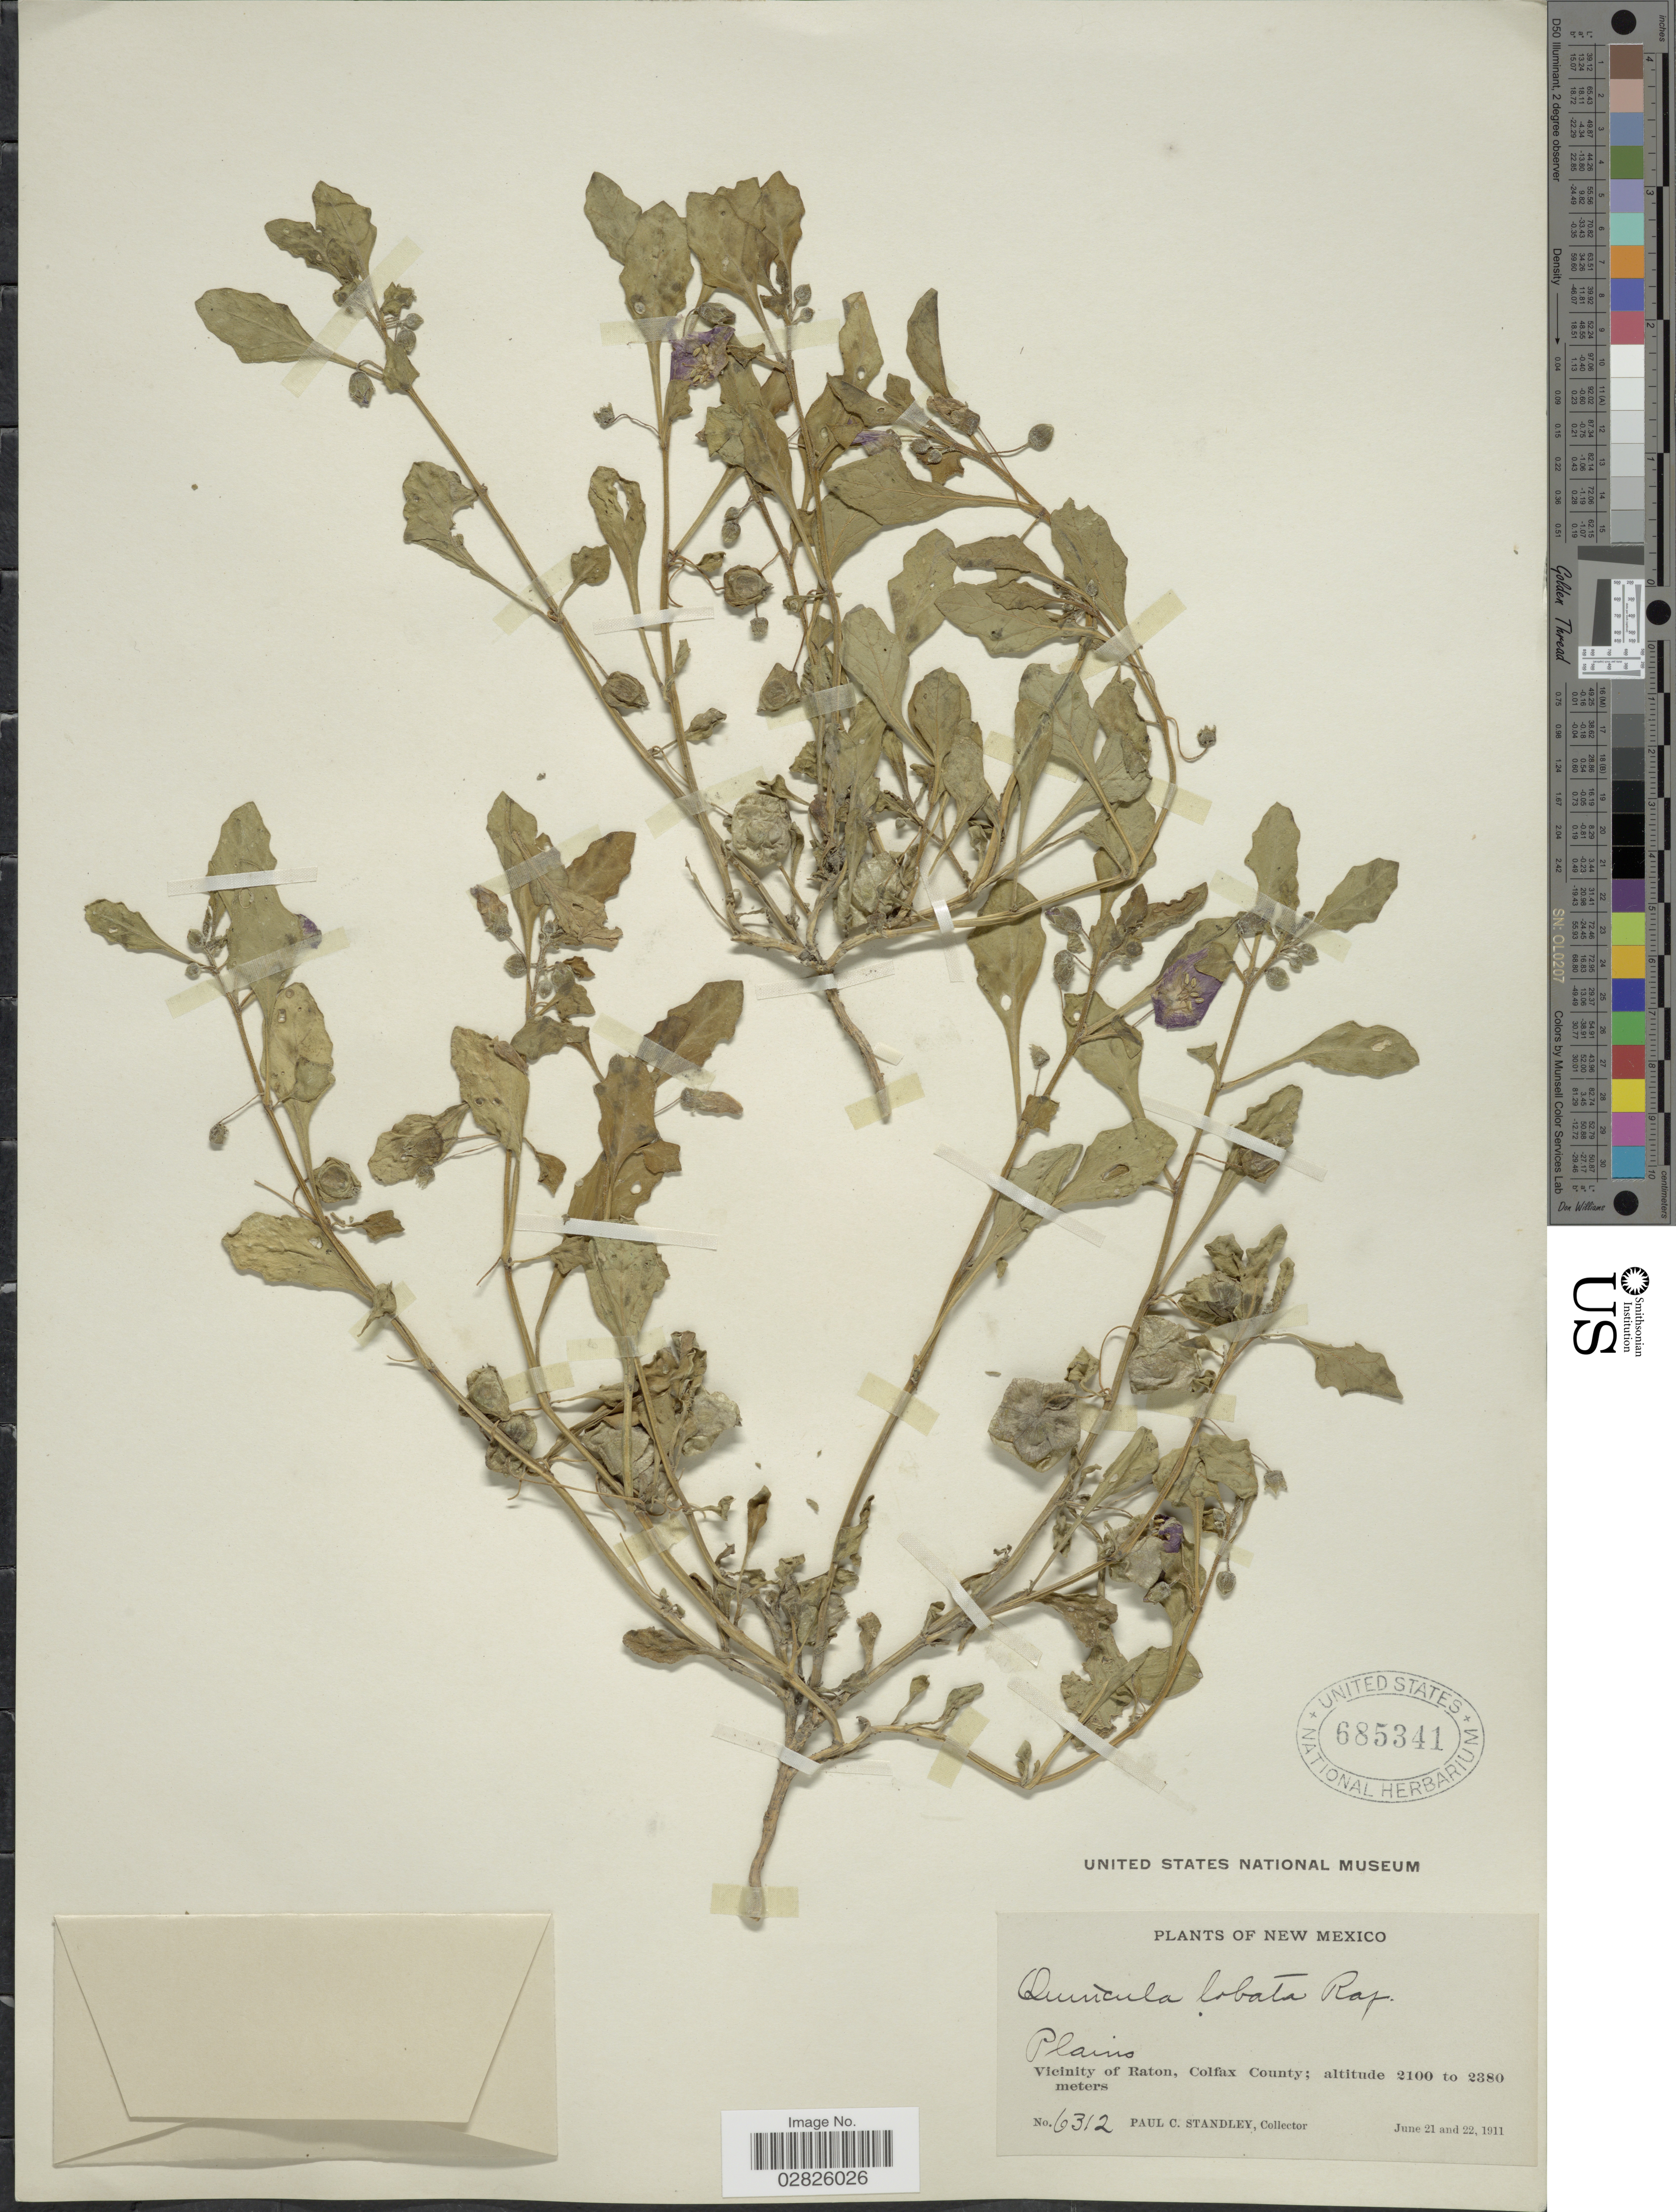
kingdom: Plantae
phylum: Tracheophyta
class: Magnoliopsida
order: Solanales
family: Solanaceae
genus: Quincula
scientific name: Quincula lobata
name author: (Torr.) Raf.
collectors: P. C. Standley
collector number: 6312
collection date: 1911-06-21/1911-06-22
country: United States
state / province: New Mexico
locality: Vicinity of Raton, Colfax County.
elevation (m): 2100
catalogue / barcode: US 685341